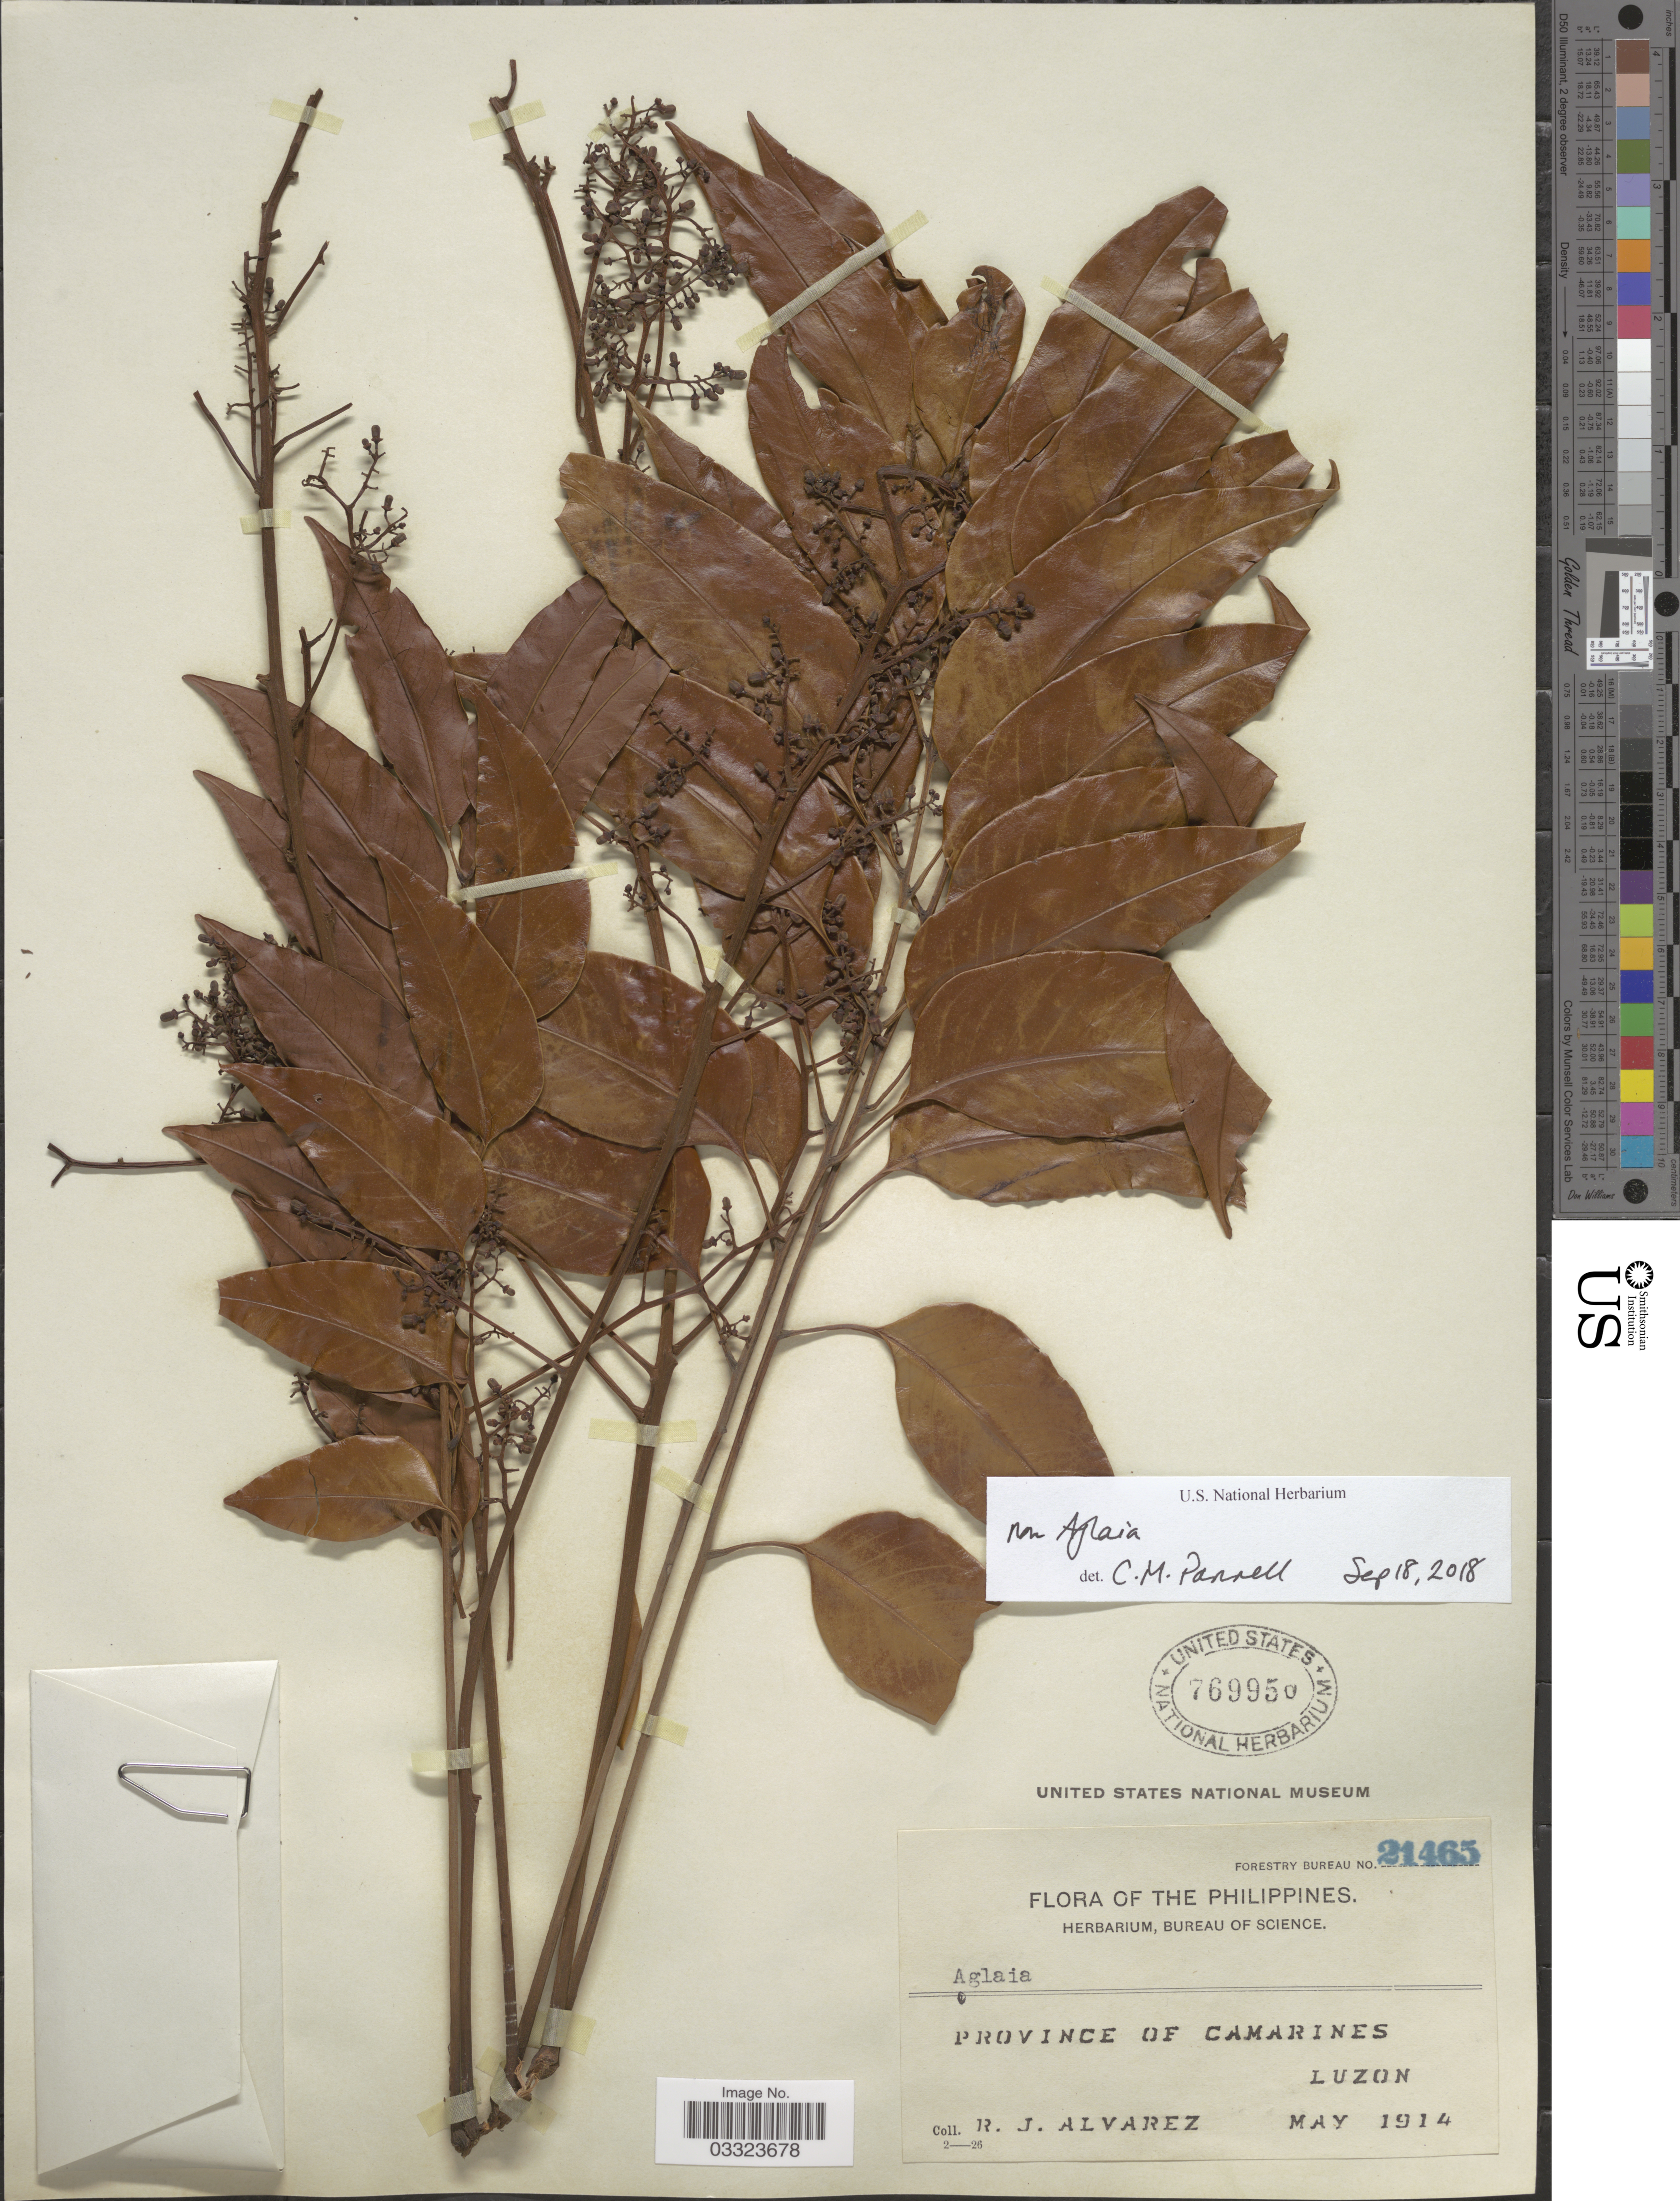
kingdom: Plantae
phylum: Tracheophyta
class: Magnoliopsida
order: Sapindales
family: Meliaceae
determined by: Pannell, C. M.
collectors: R. Alvarez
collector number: Forestry Bureau 21465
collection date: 1914-05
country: Philippines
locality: Province of Camarines, Luzon.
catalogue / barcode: US 769950